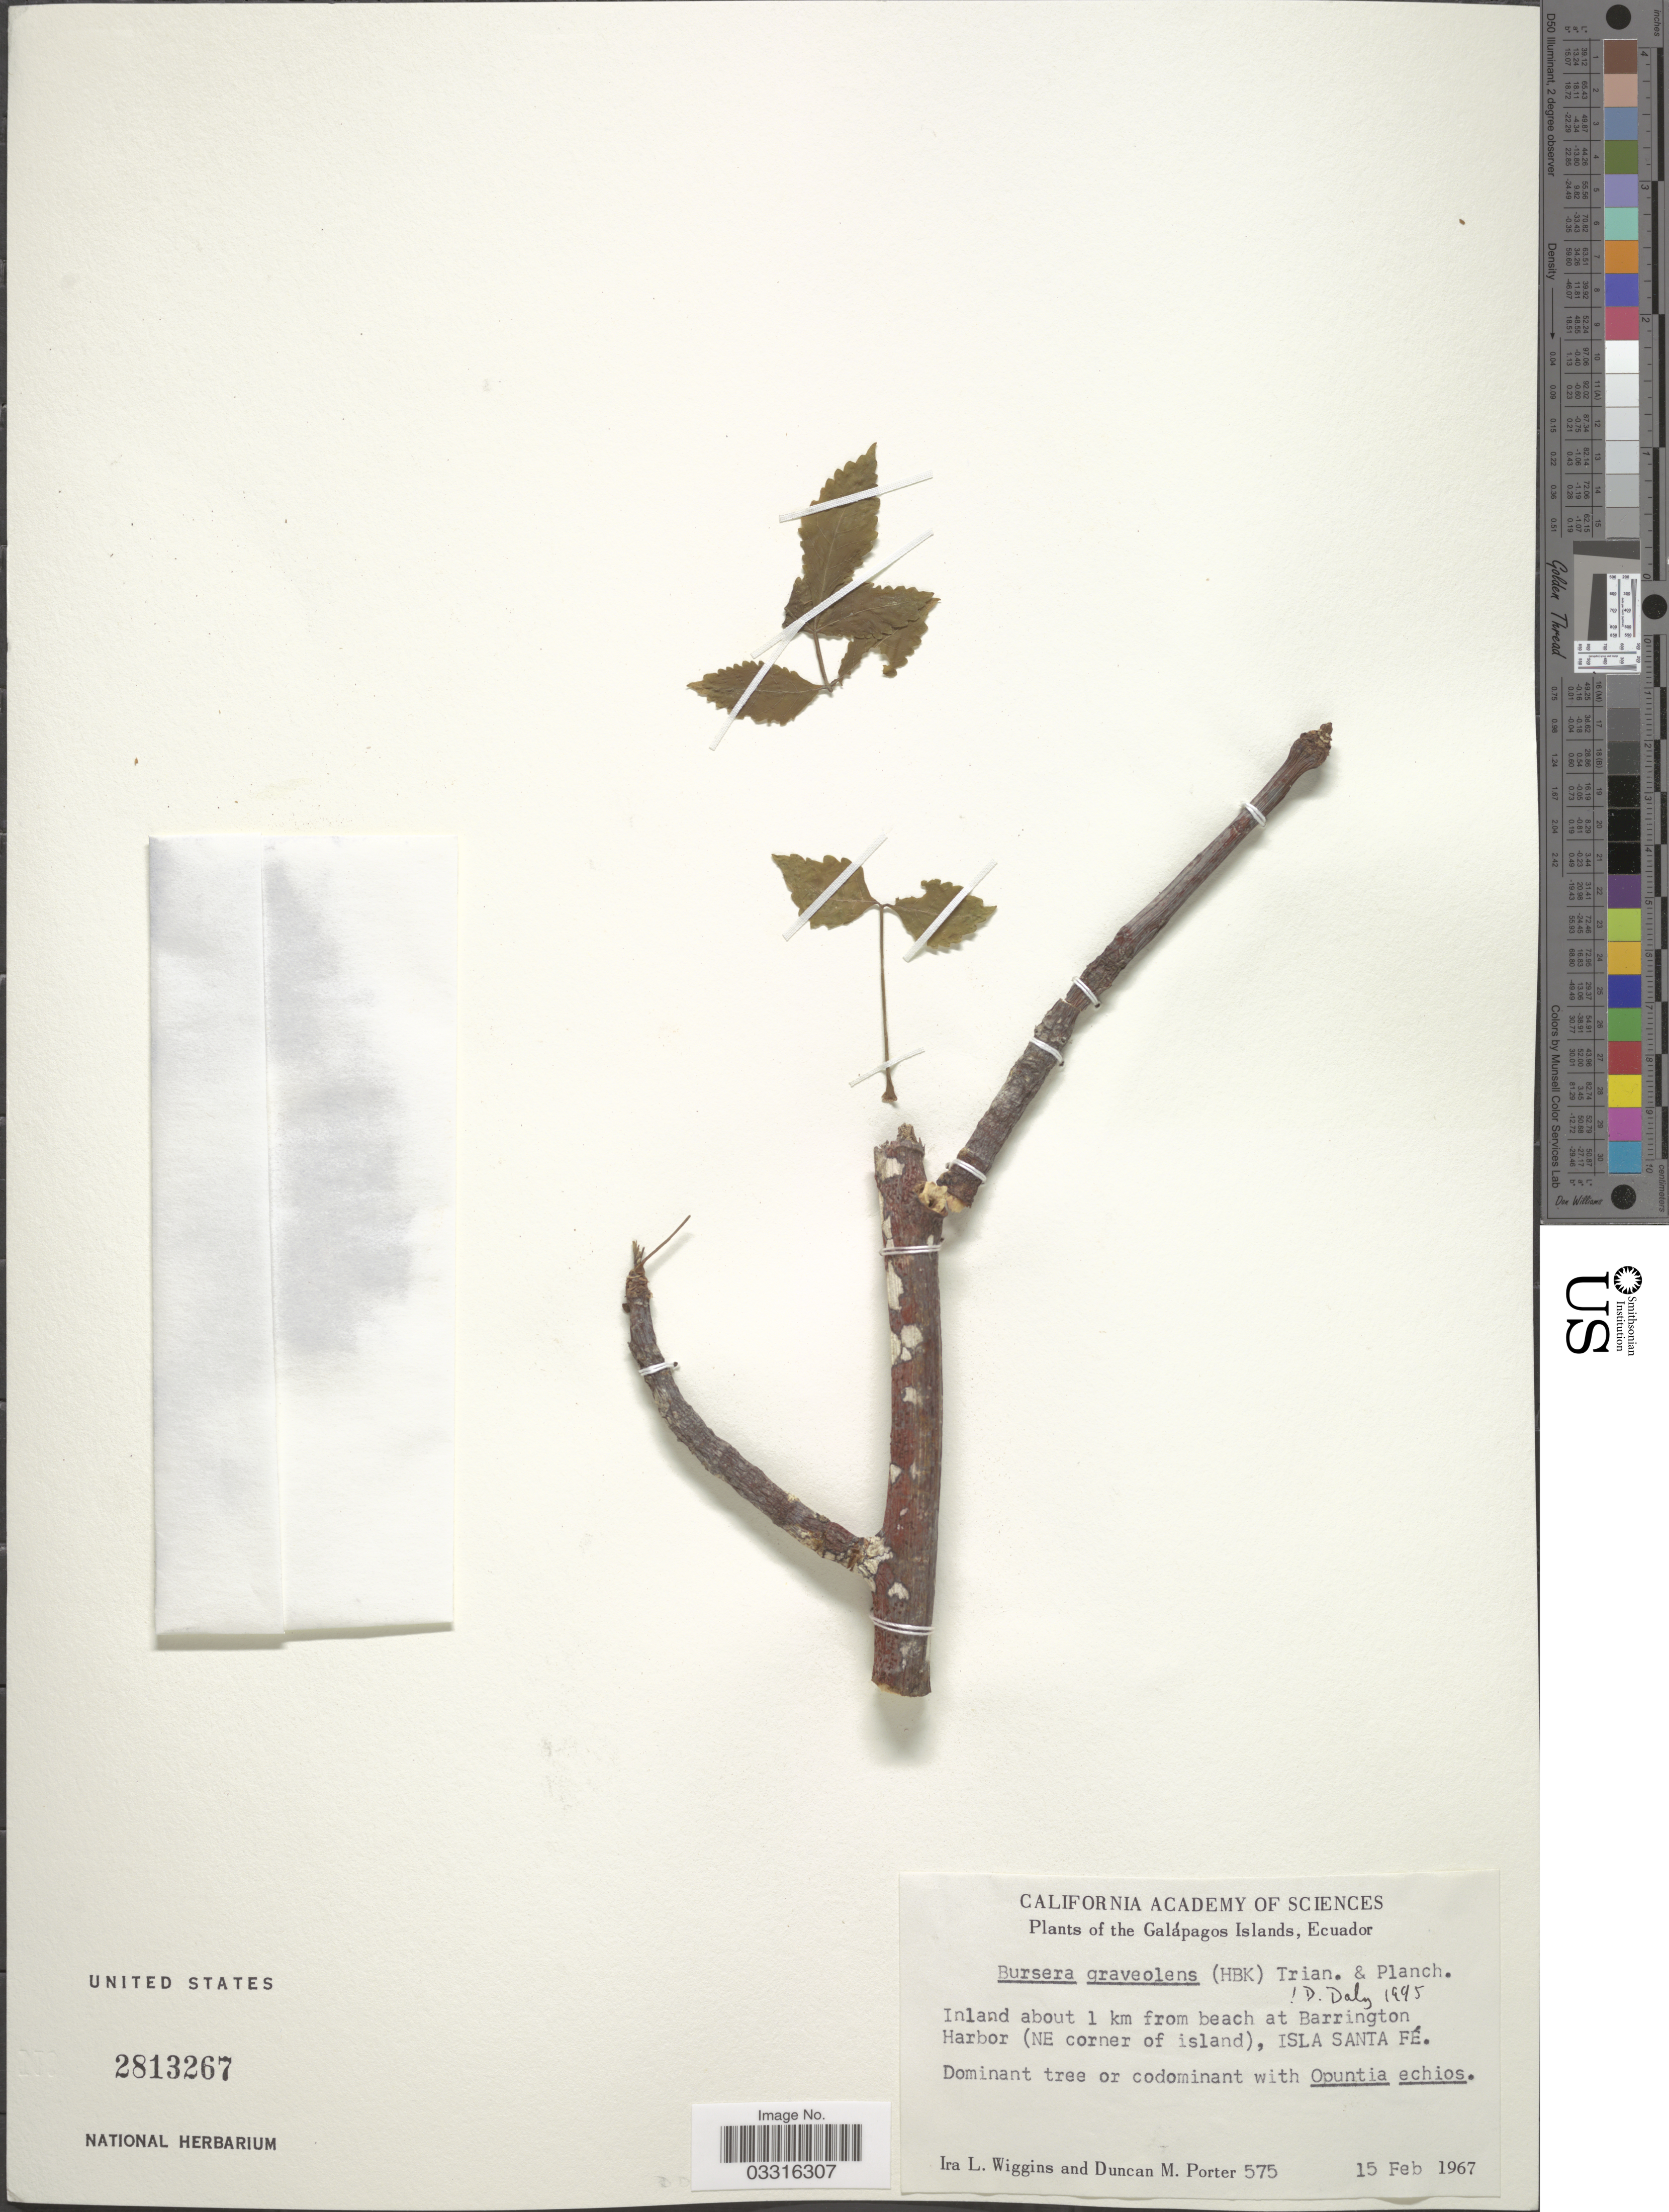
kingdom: Plantae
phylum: Tracheophyta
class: Magnoliopsida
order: Sapindales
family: Burseraceae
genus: Bursera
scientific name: Bursera graveolens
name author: (Kunth) Triana & Planch.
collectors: I. L. Wiggins & D. M. Porter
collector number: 575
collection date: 1967-02-15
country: Ecuador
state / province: Colón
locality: Galápagos Islands, Inland about 1 km from beach at Barrington Harbor (NE corner of island), Isla Santa Fé.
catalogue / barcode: US 2813267